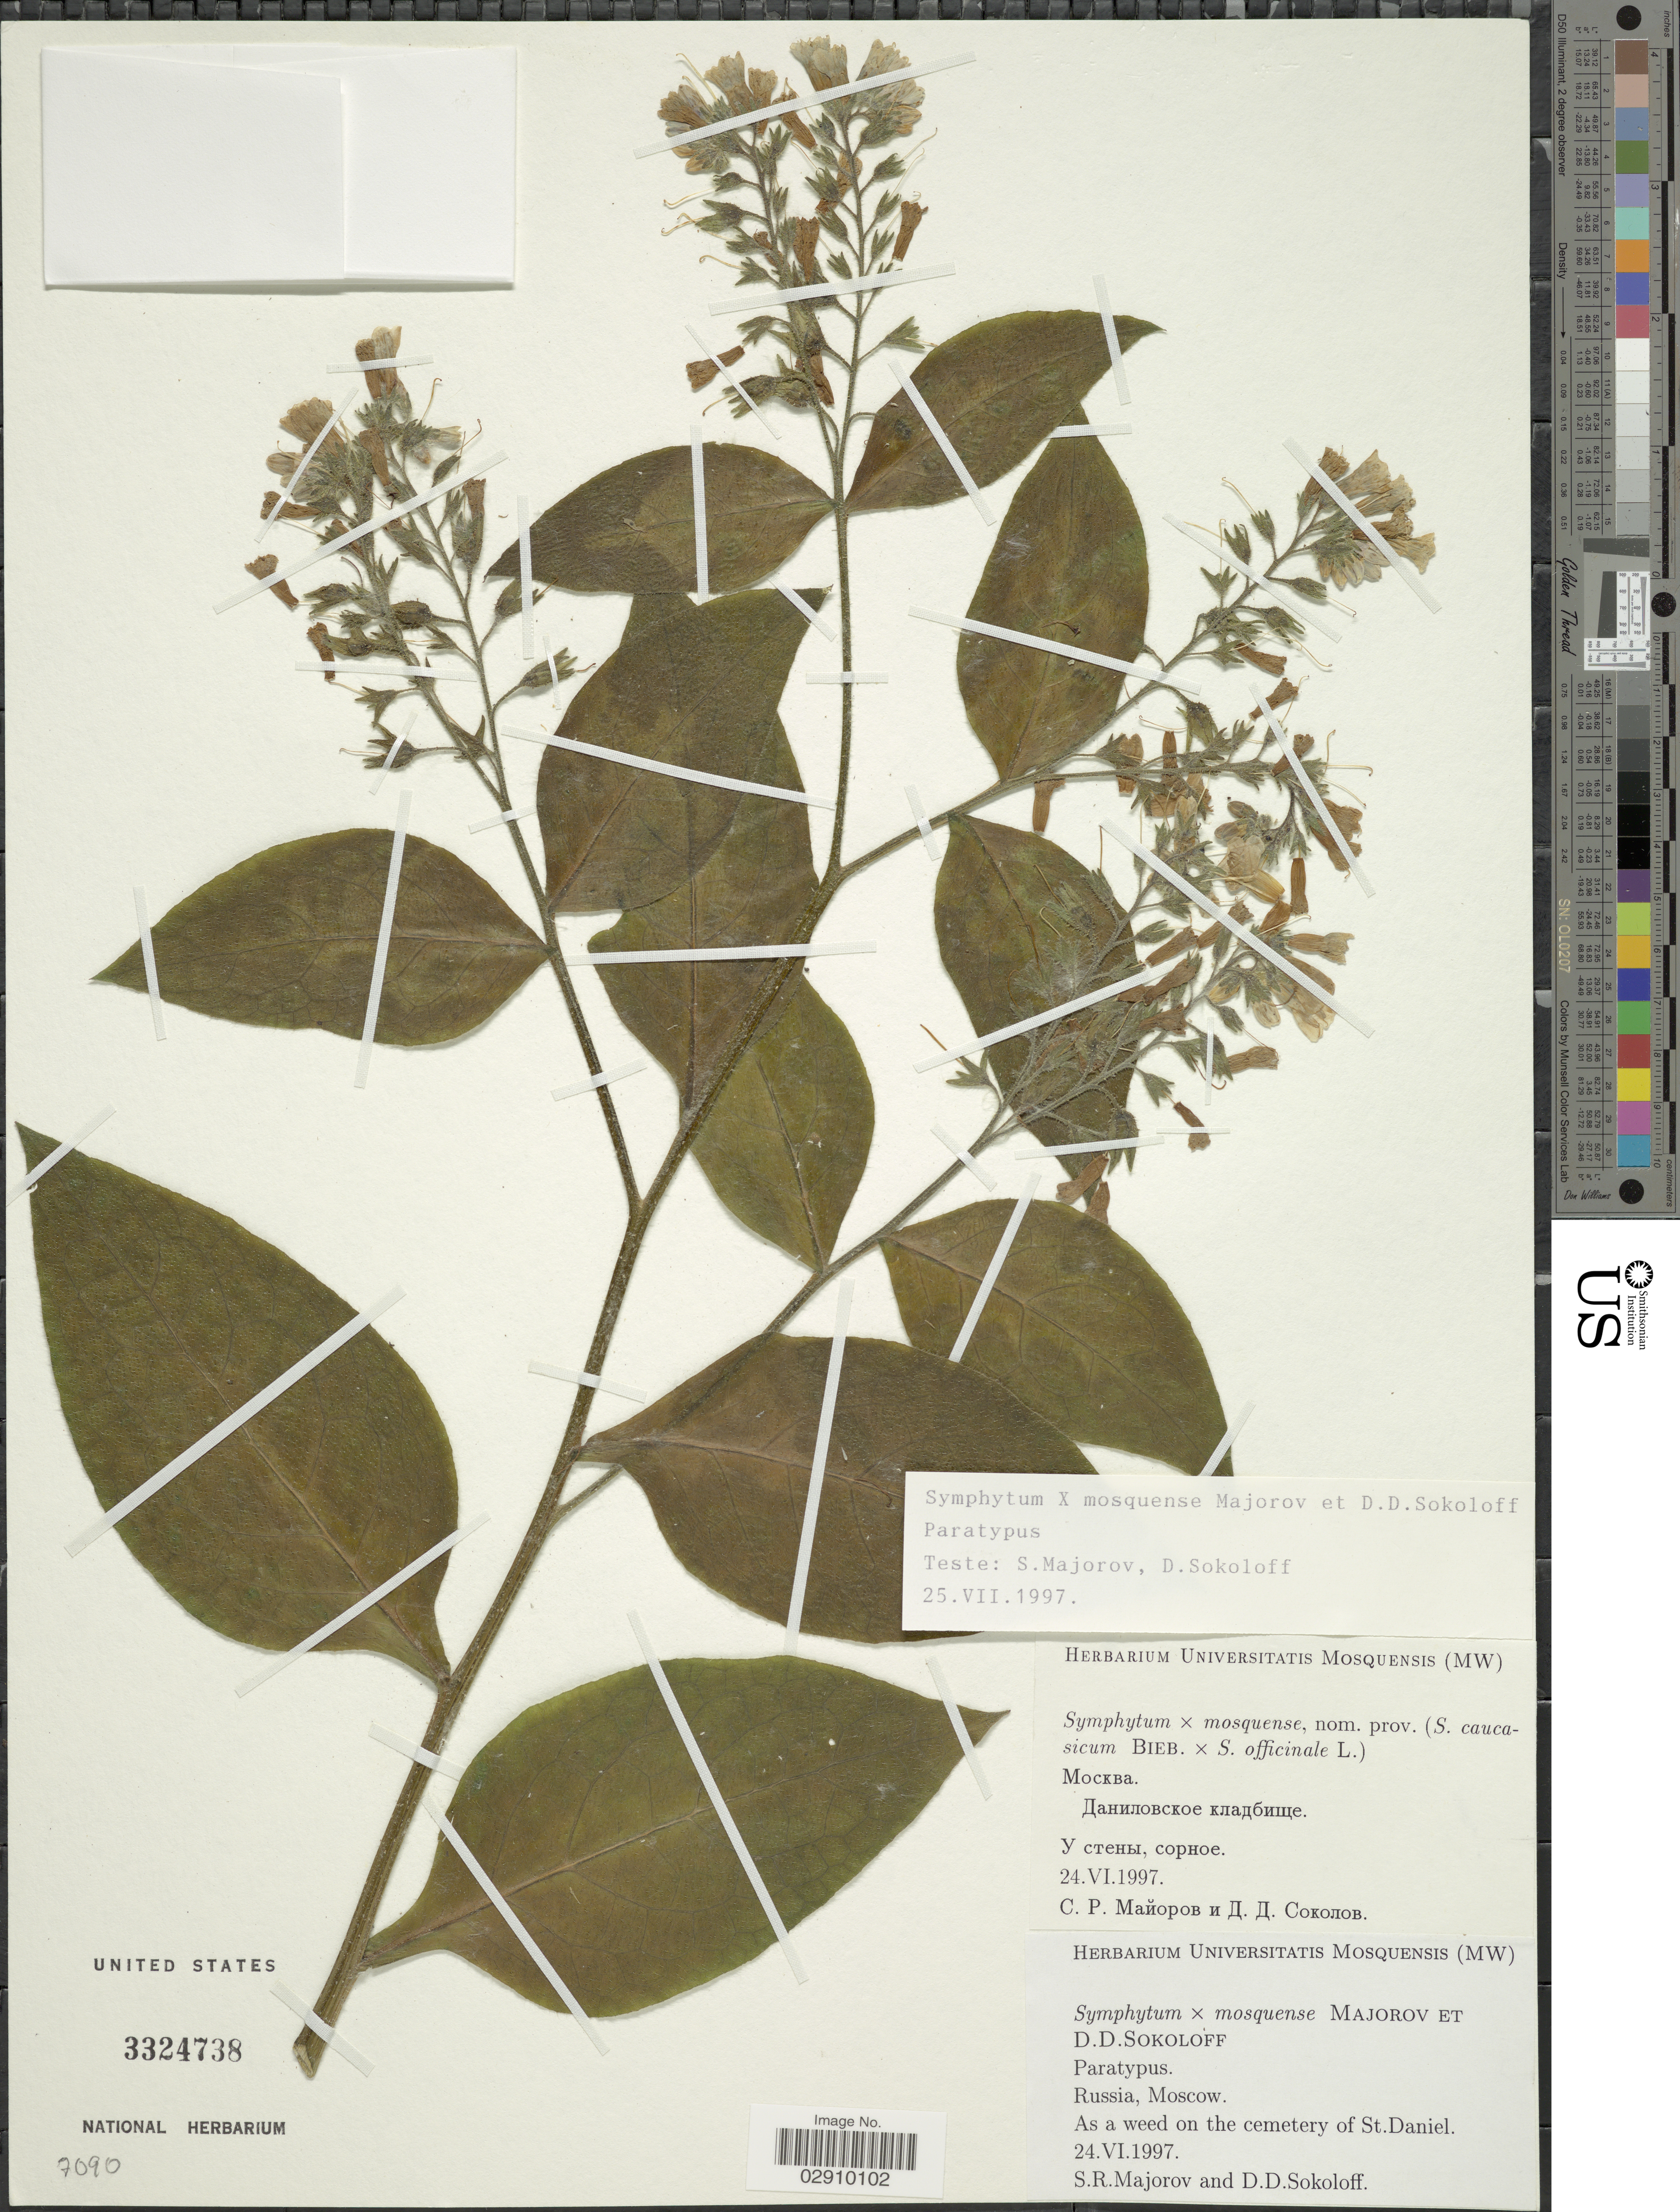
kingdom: Plantae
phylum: Tracheophyta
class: Magnoliopsida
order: Boraginales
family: Boraginaceae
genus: Symphytum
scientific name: Symphytum x mosquense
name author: S.R.Majorov & D.D. Sokoloff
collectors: S. R. Majorov & D. Sokoloff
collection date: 1997-06-24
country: Russian Federation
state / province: Moscow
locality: Russia, Moscow.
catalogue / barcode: US 3324738